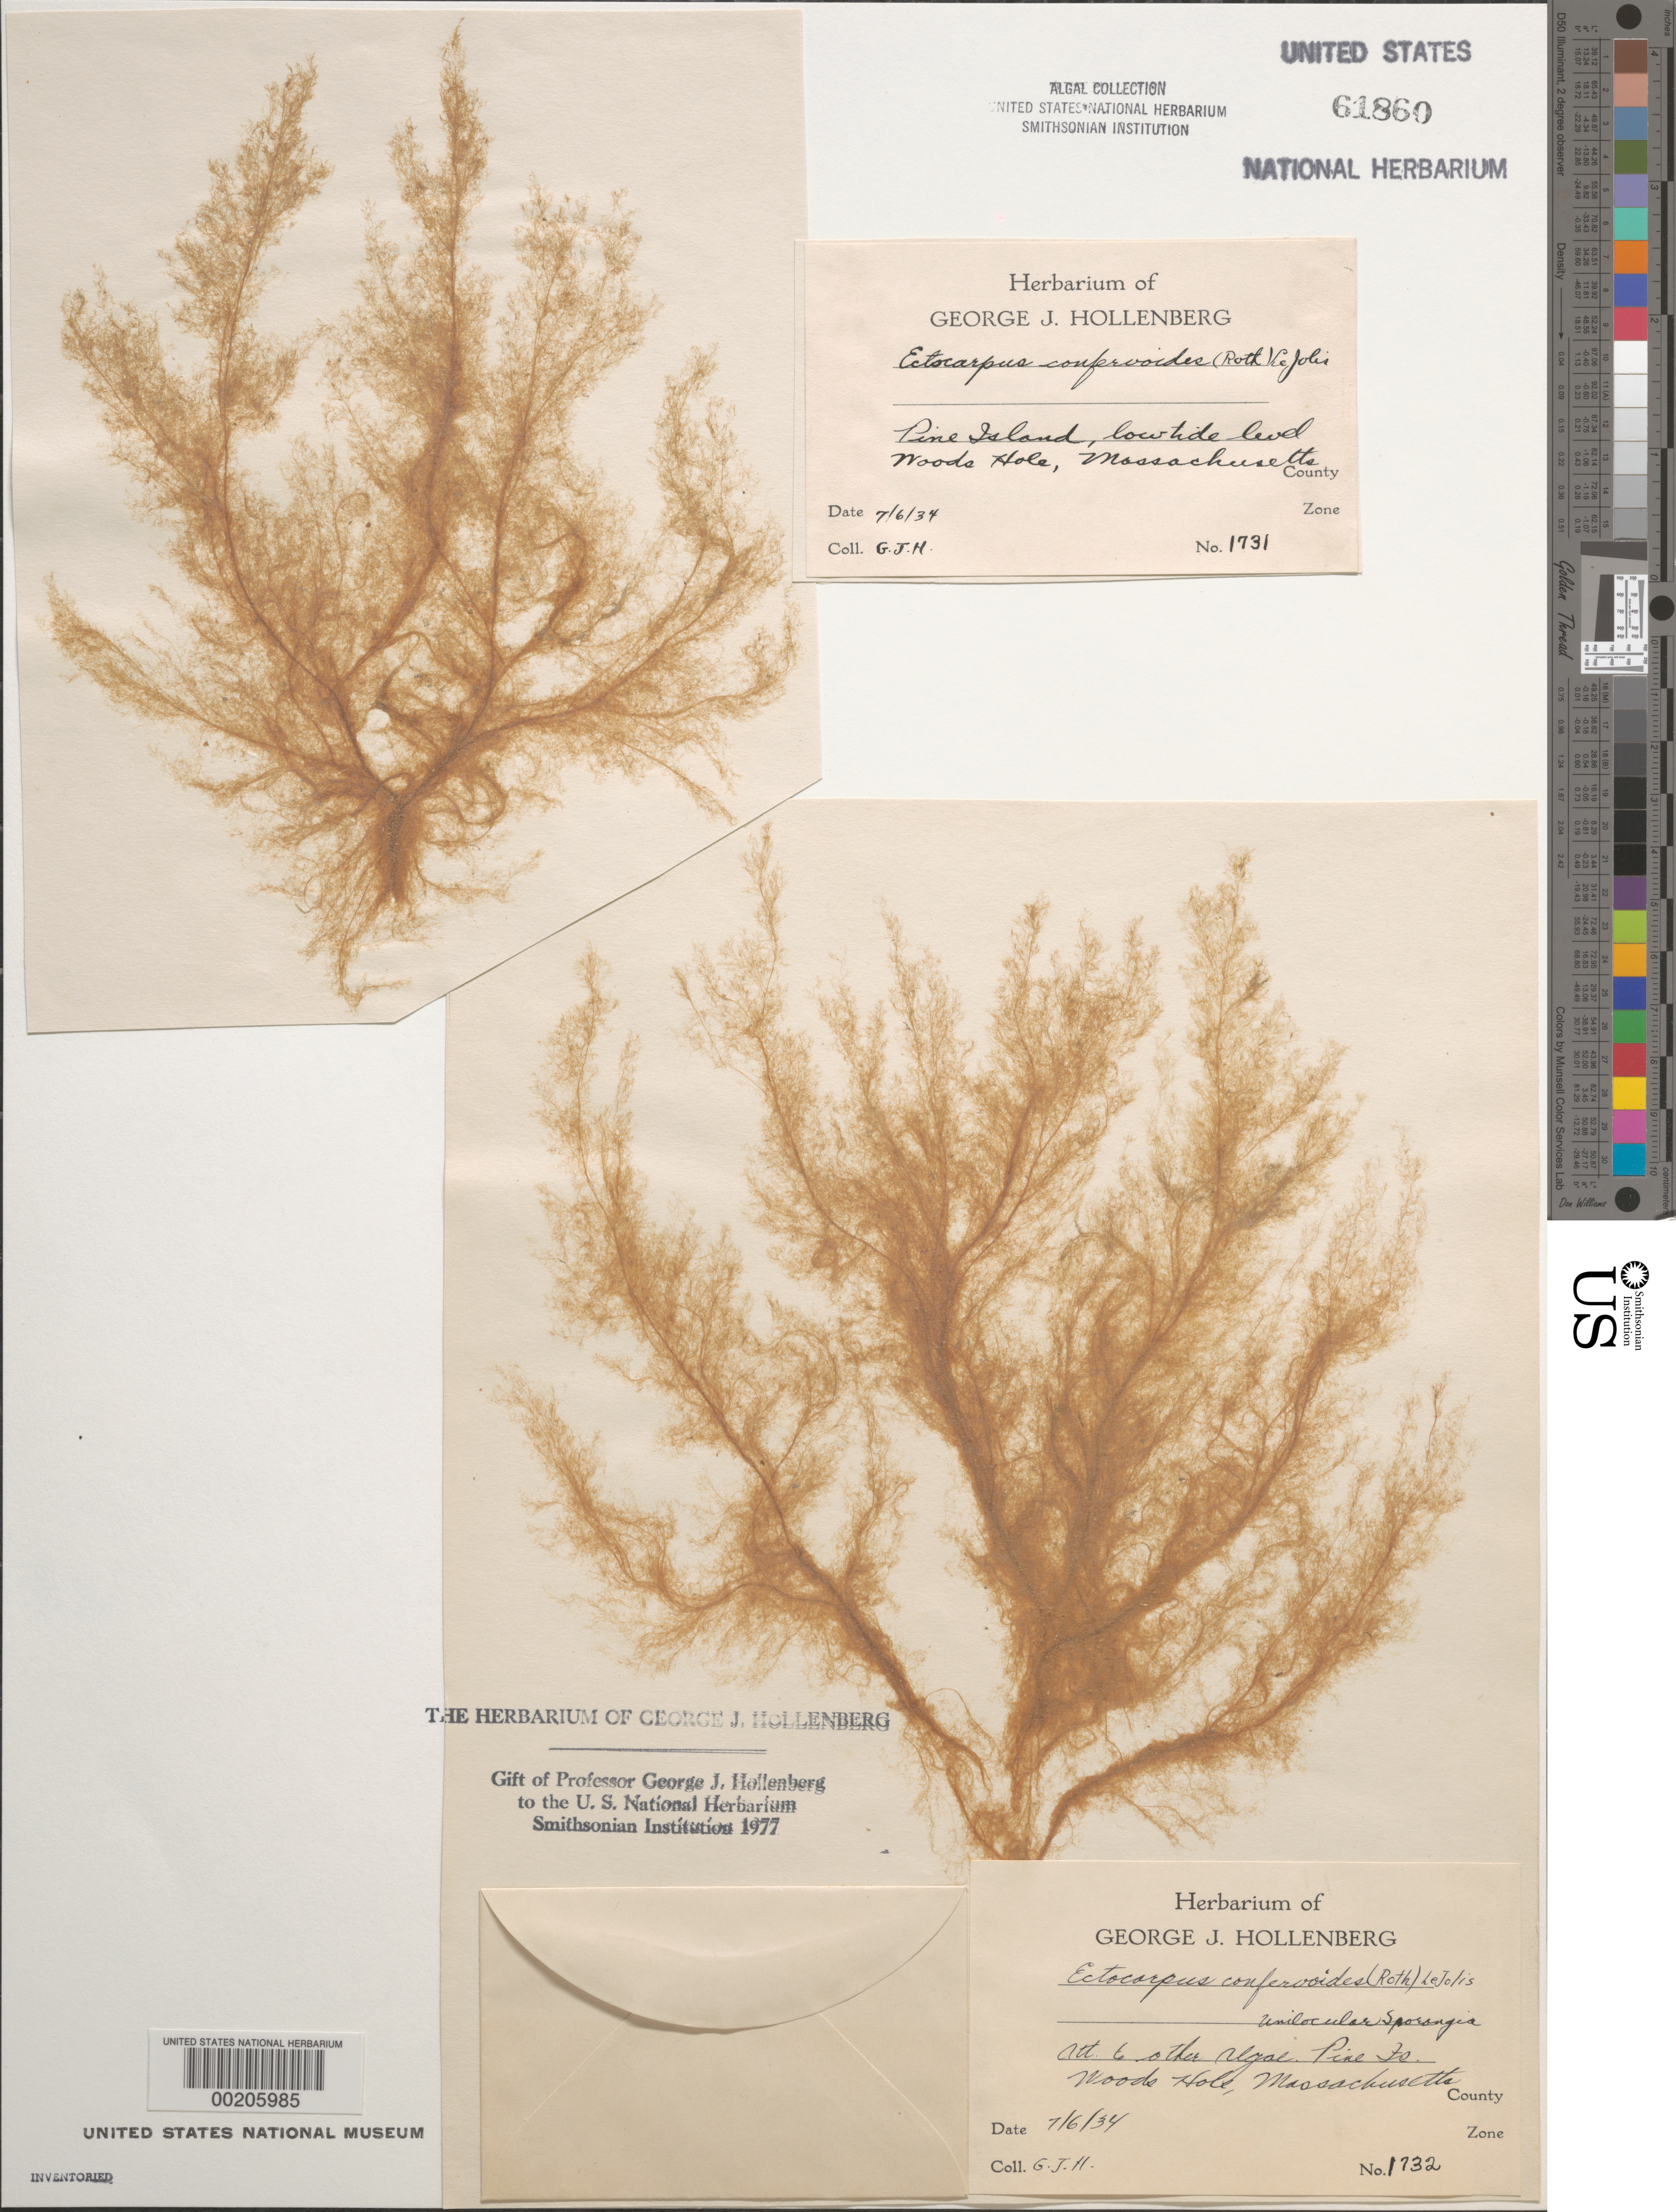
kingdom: Chromista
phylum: Ochrophyta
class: Phaeophyceae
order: Ectocarpales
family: Ectocarpaceae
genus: Ectocarpus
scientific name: Ectocarpus siliculosus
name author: (Dillwyn) Lyngbye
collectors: G. Hollenberg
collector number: GJH 1731 & GJH 1732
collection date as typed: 06 Jul 1934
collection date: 1934-07-06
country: United States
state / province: Massachusetts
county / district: Dukes County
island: Pine Island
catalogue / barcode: US 61860